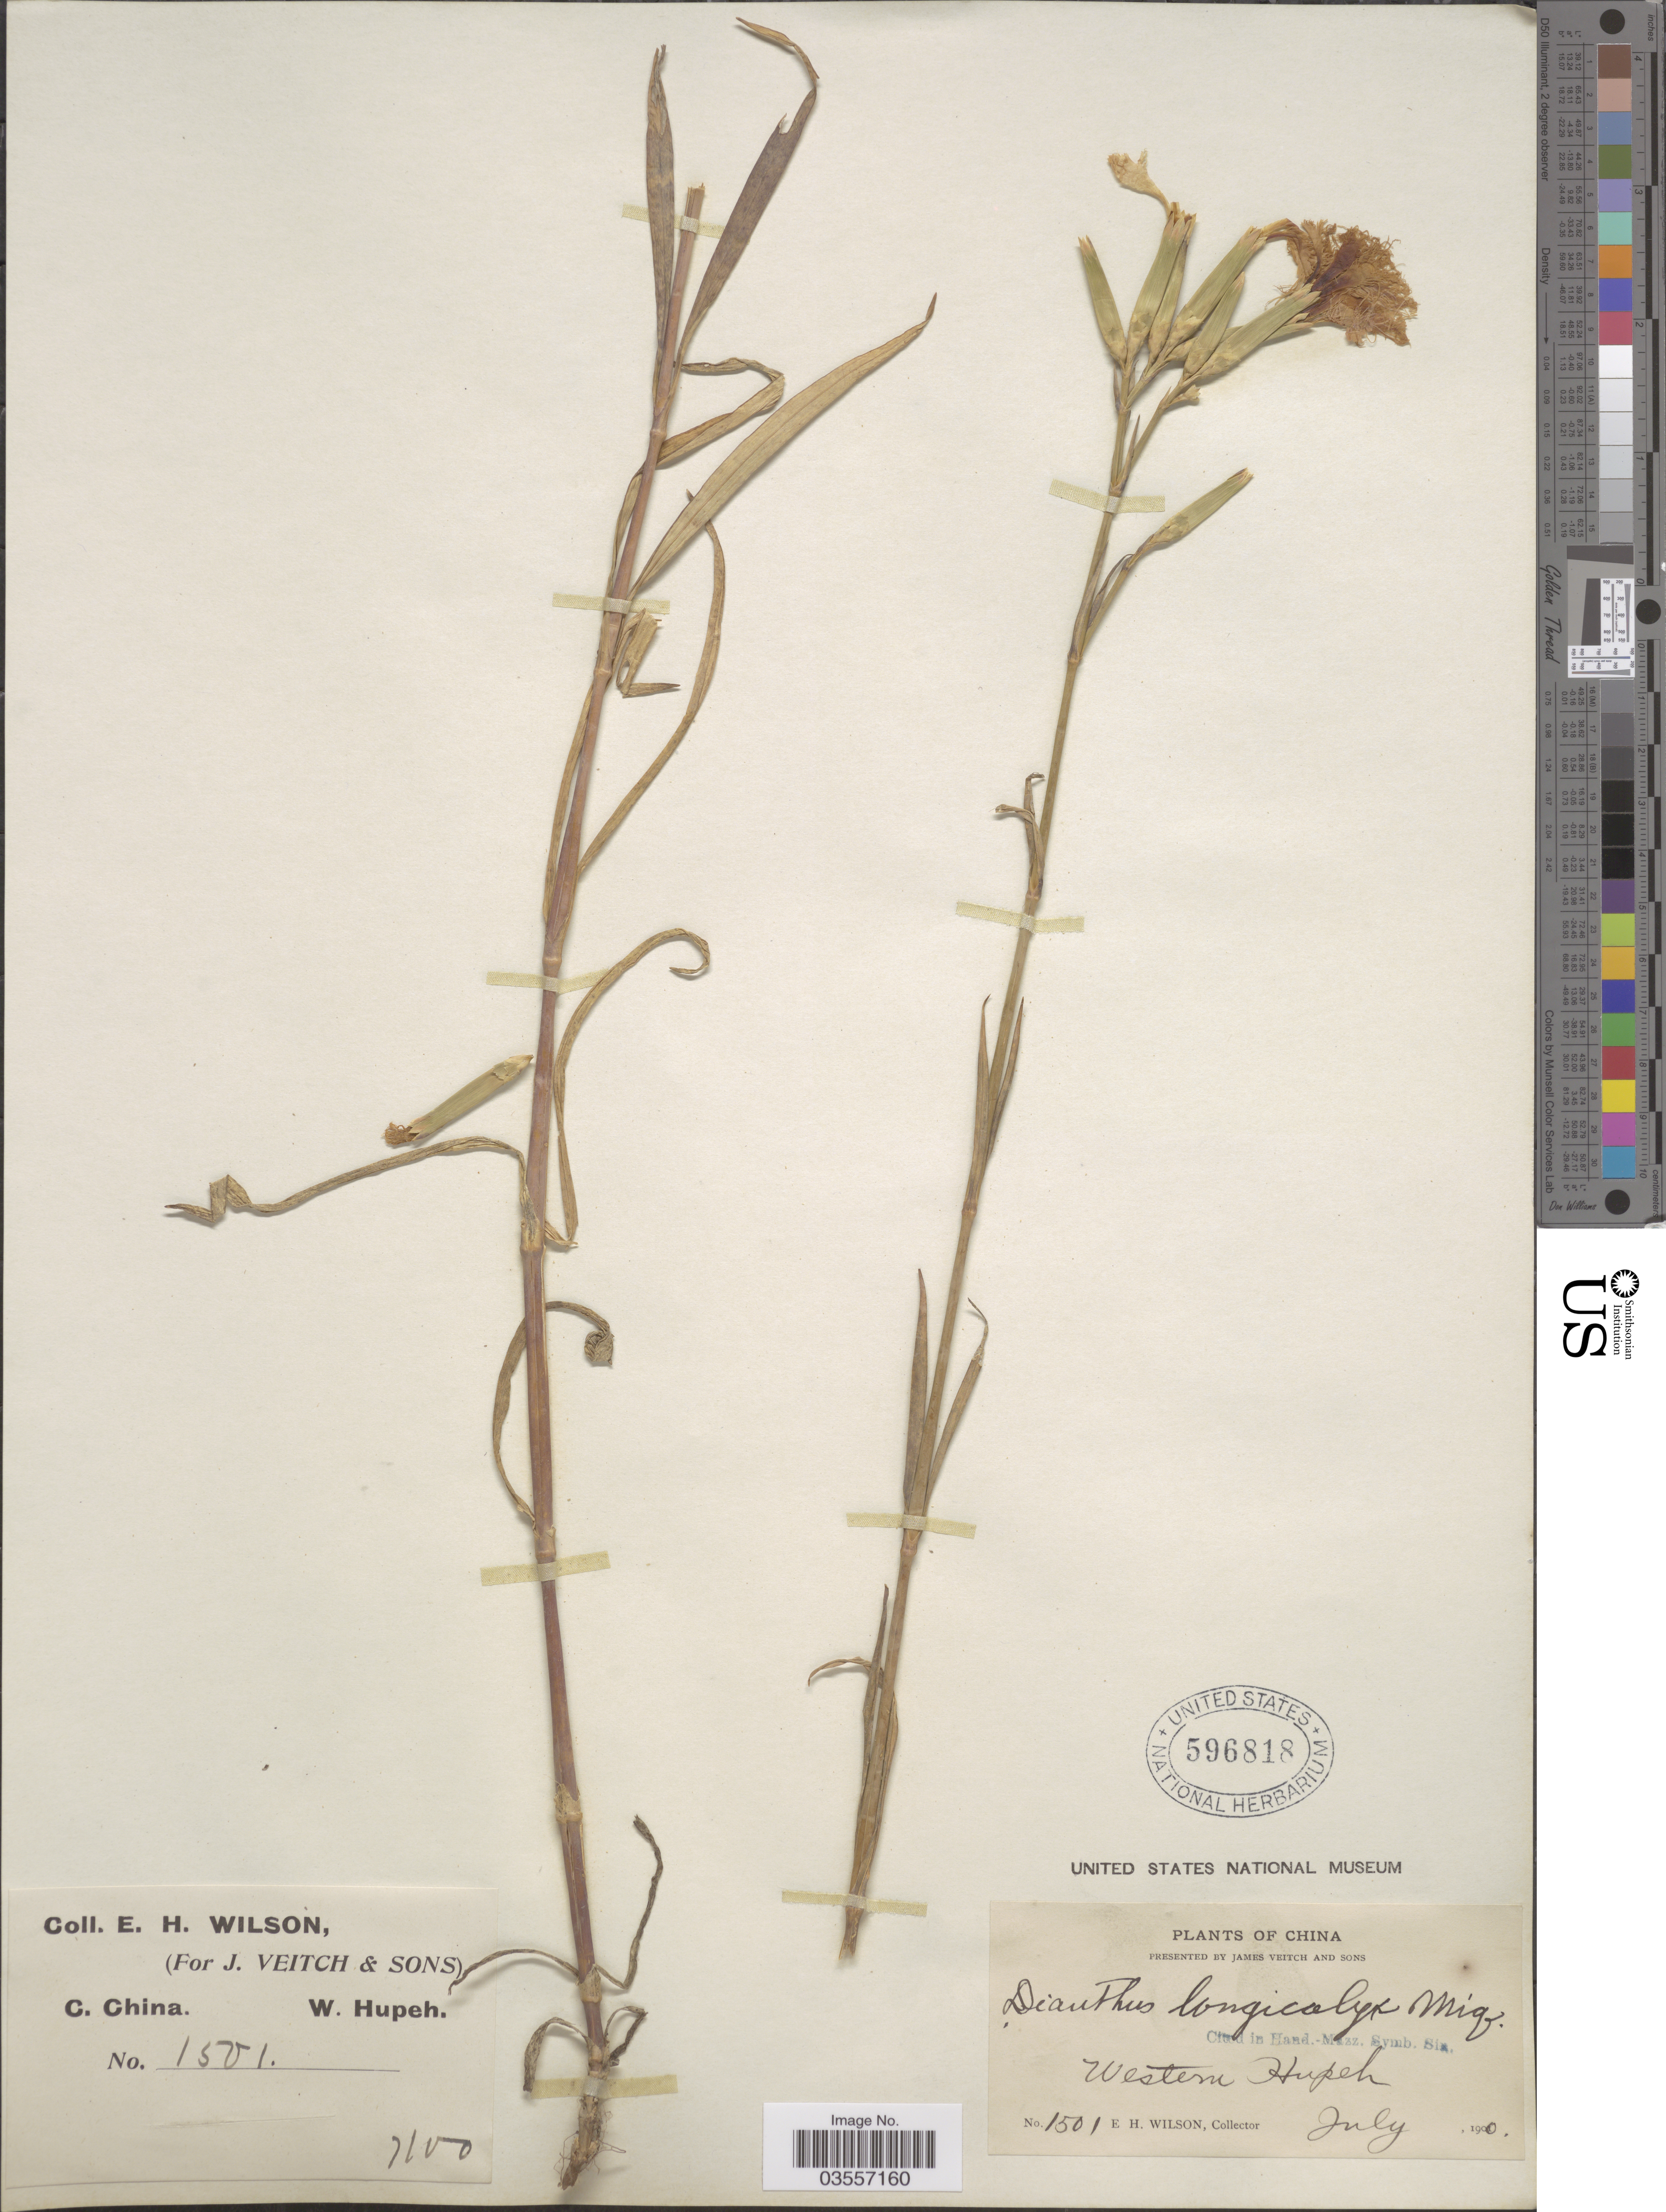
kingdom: Plantae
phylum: Tracheophyta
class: Magnoliopsida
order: Caryophyllales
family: Caryophyllaceae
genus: Dianthus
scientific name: Dianthus longicalyx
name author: Miq.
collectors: E. Wilson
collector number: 1501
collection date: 1900-07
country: China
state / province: Hubei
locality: C. China. Western Hupeh.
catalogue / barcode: US 596818